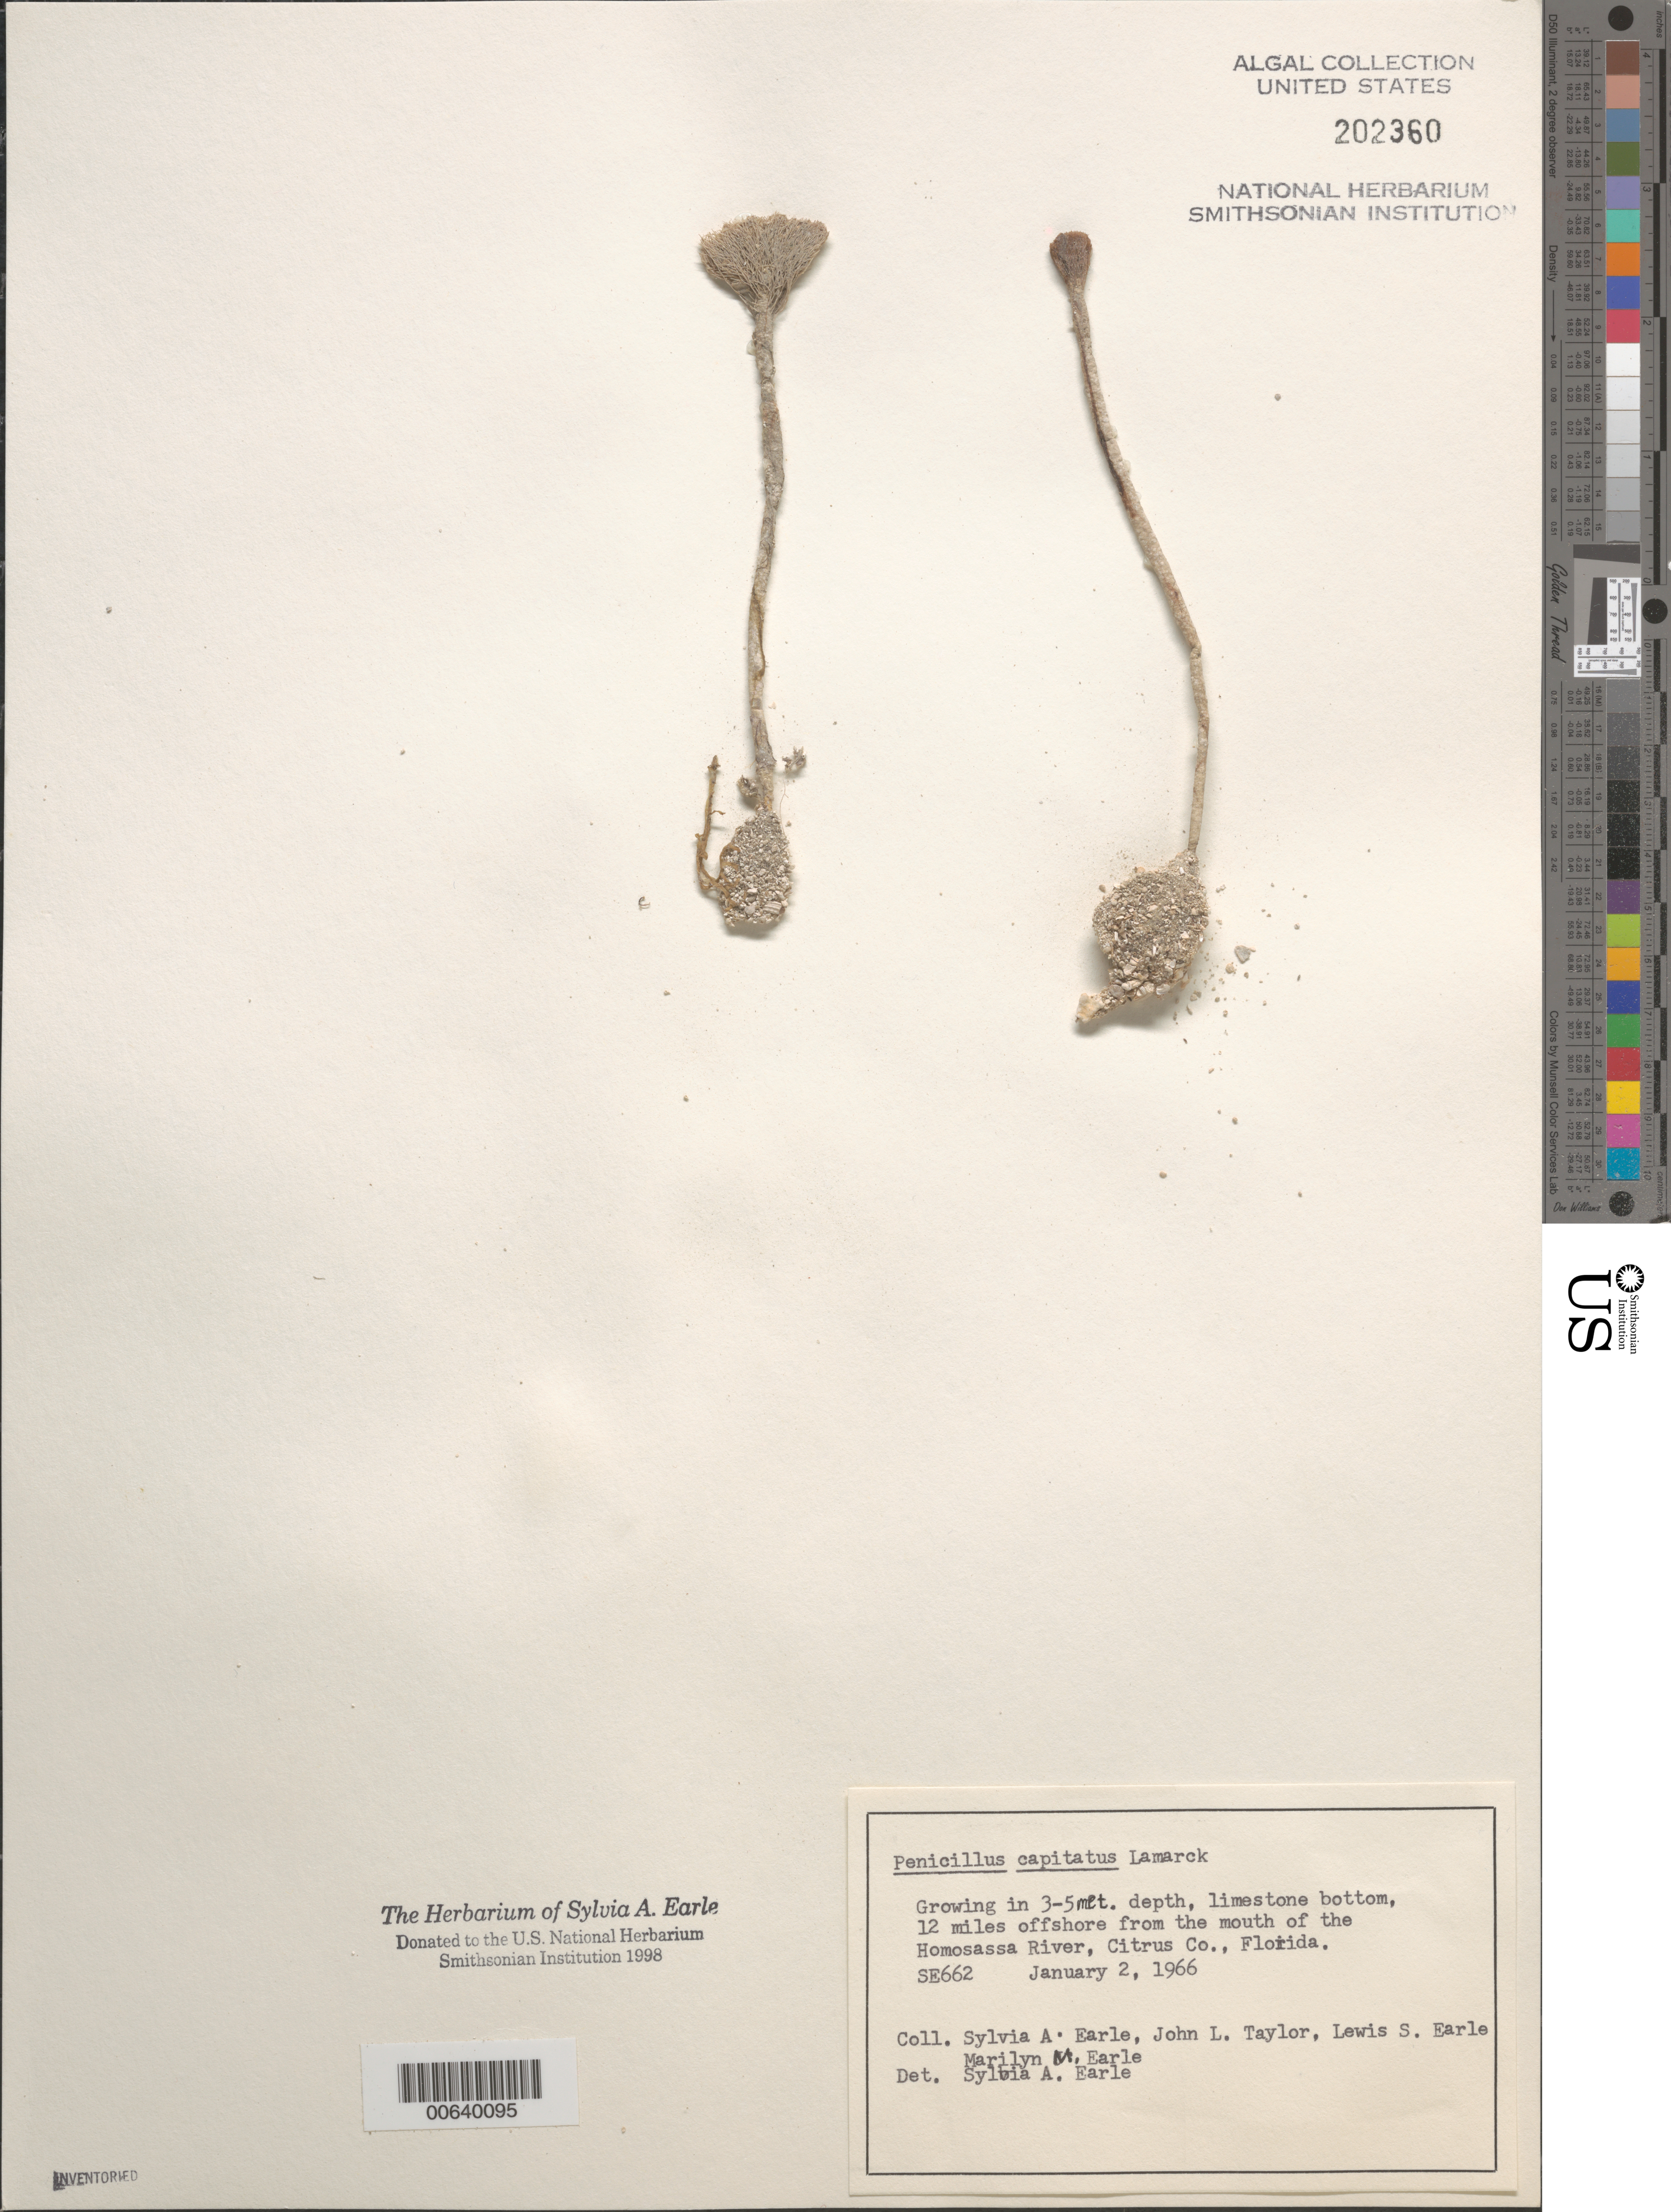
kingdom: Plantae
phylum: Chlorophyta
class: Ulvophyceae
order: Bryopsidales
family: Udoteaceae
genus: Penicillus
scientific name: Penicillus capitatus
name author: Lam.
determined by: Earle, S. A.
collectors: S. A. Earle, J. L. Taylor, L. Earle & M. Earle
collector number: SE 662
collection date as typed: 02 Jan 1966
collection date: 1966-01-02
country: United States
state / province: Florida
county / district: Citrus County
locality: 12 miles off Homosassa River mouth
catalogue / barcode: US 202360